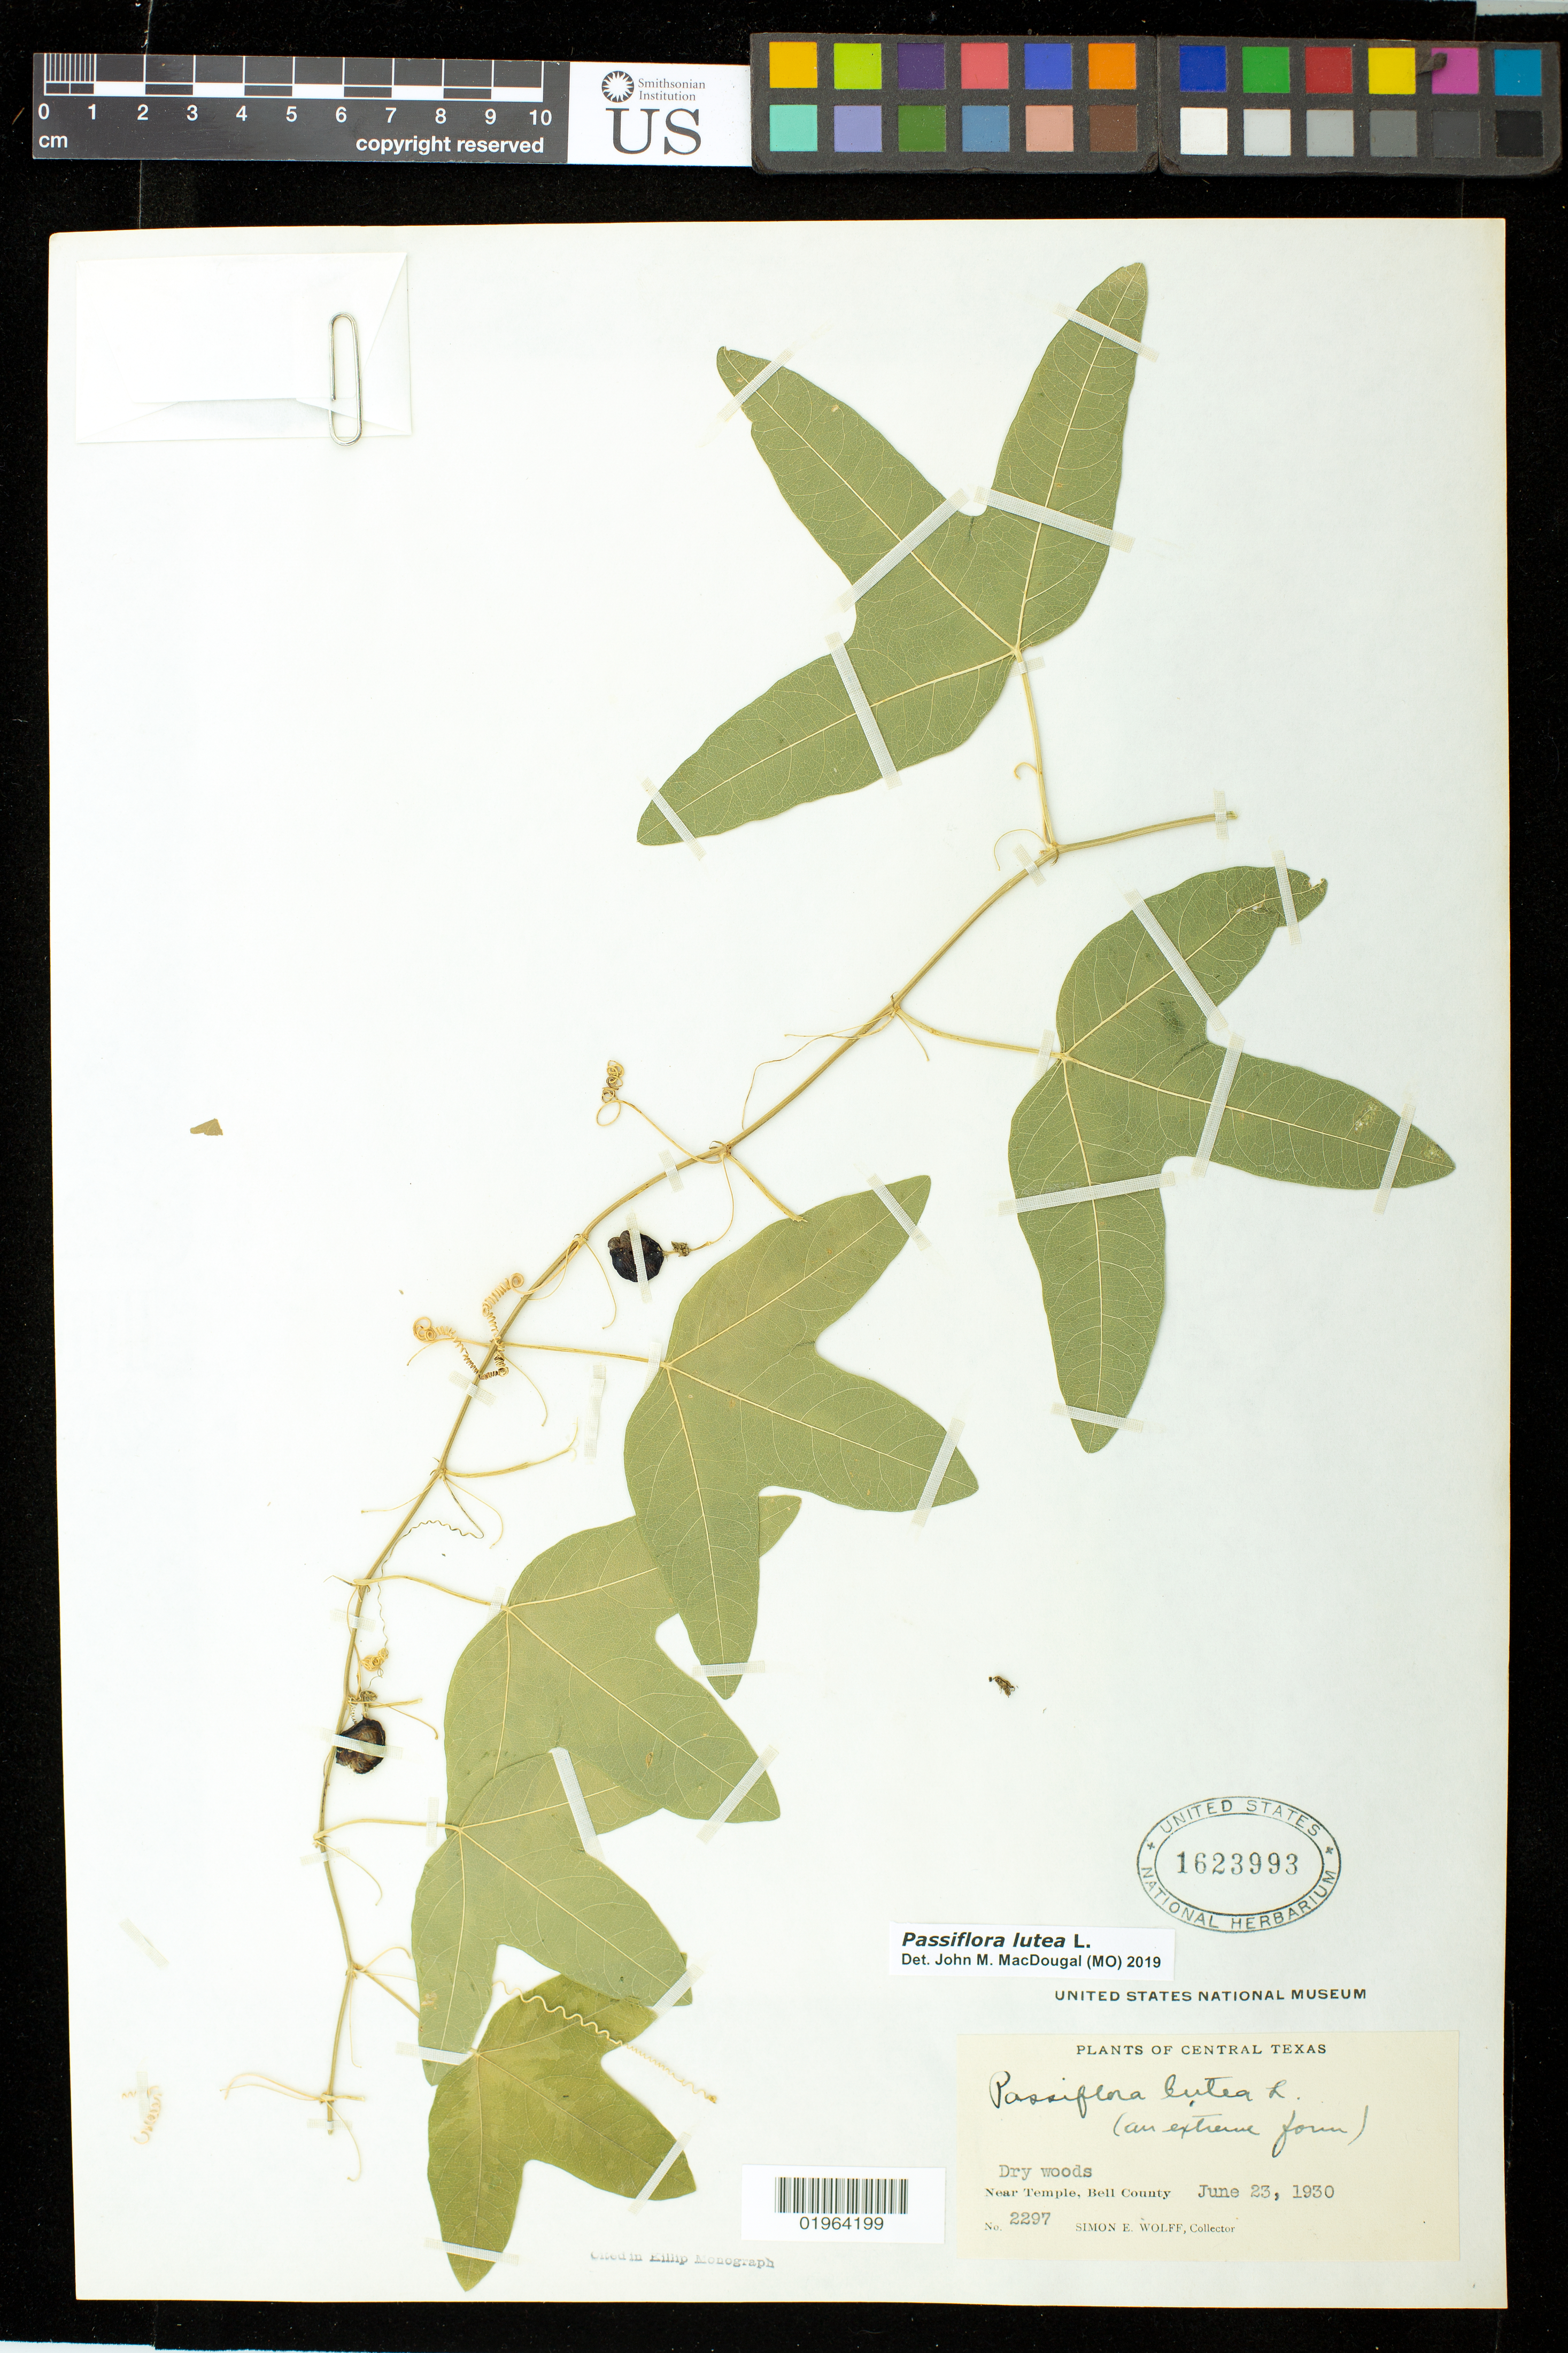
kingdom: Plantae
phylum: Tracheophyta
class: Magnoliopsida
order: Malpighiales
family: Passifloraceae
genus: Passiflora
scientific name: Passiflora lutea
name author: L.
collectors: S. E. Wolff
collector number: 2297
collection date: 1930-06-23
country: United States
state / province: Texas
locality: Central Texas. Near Temple, Bell County.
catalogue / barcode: US 1623993